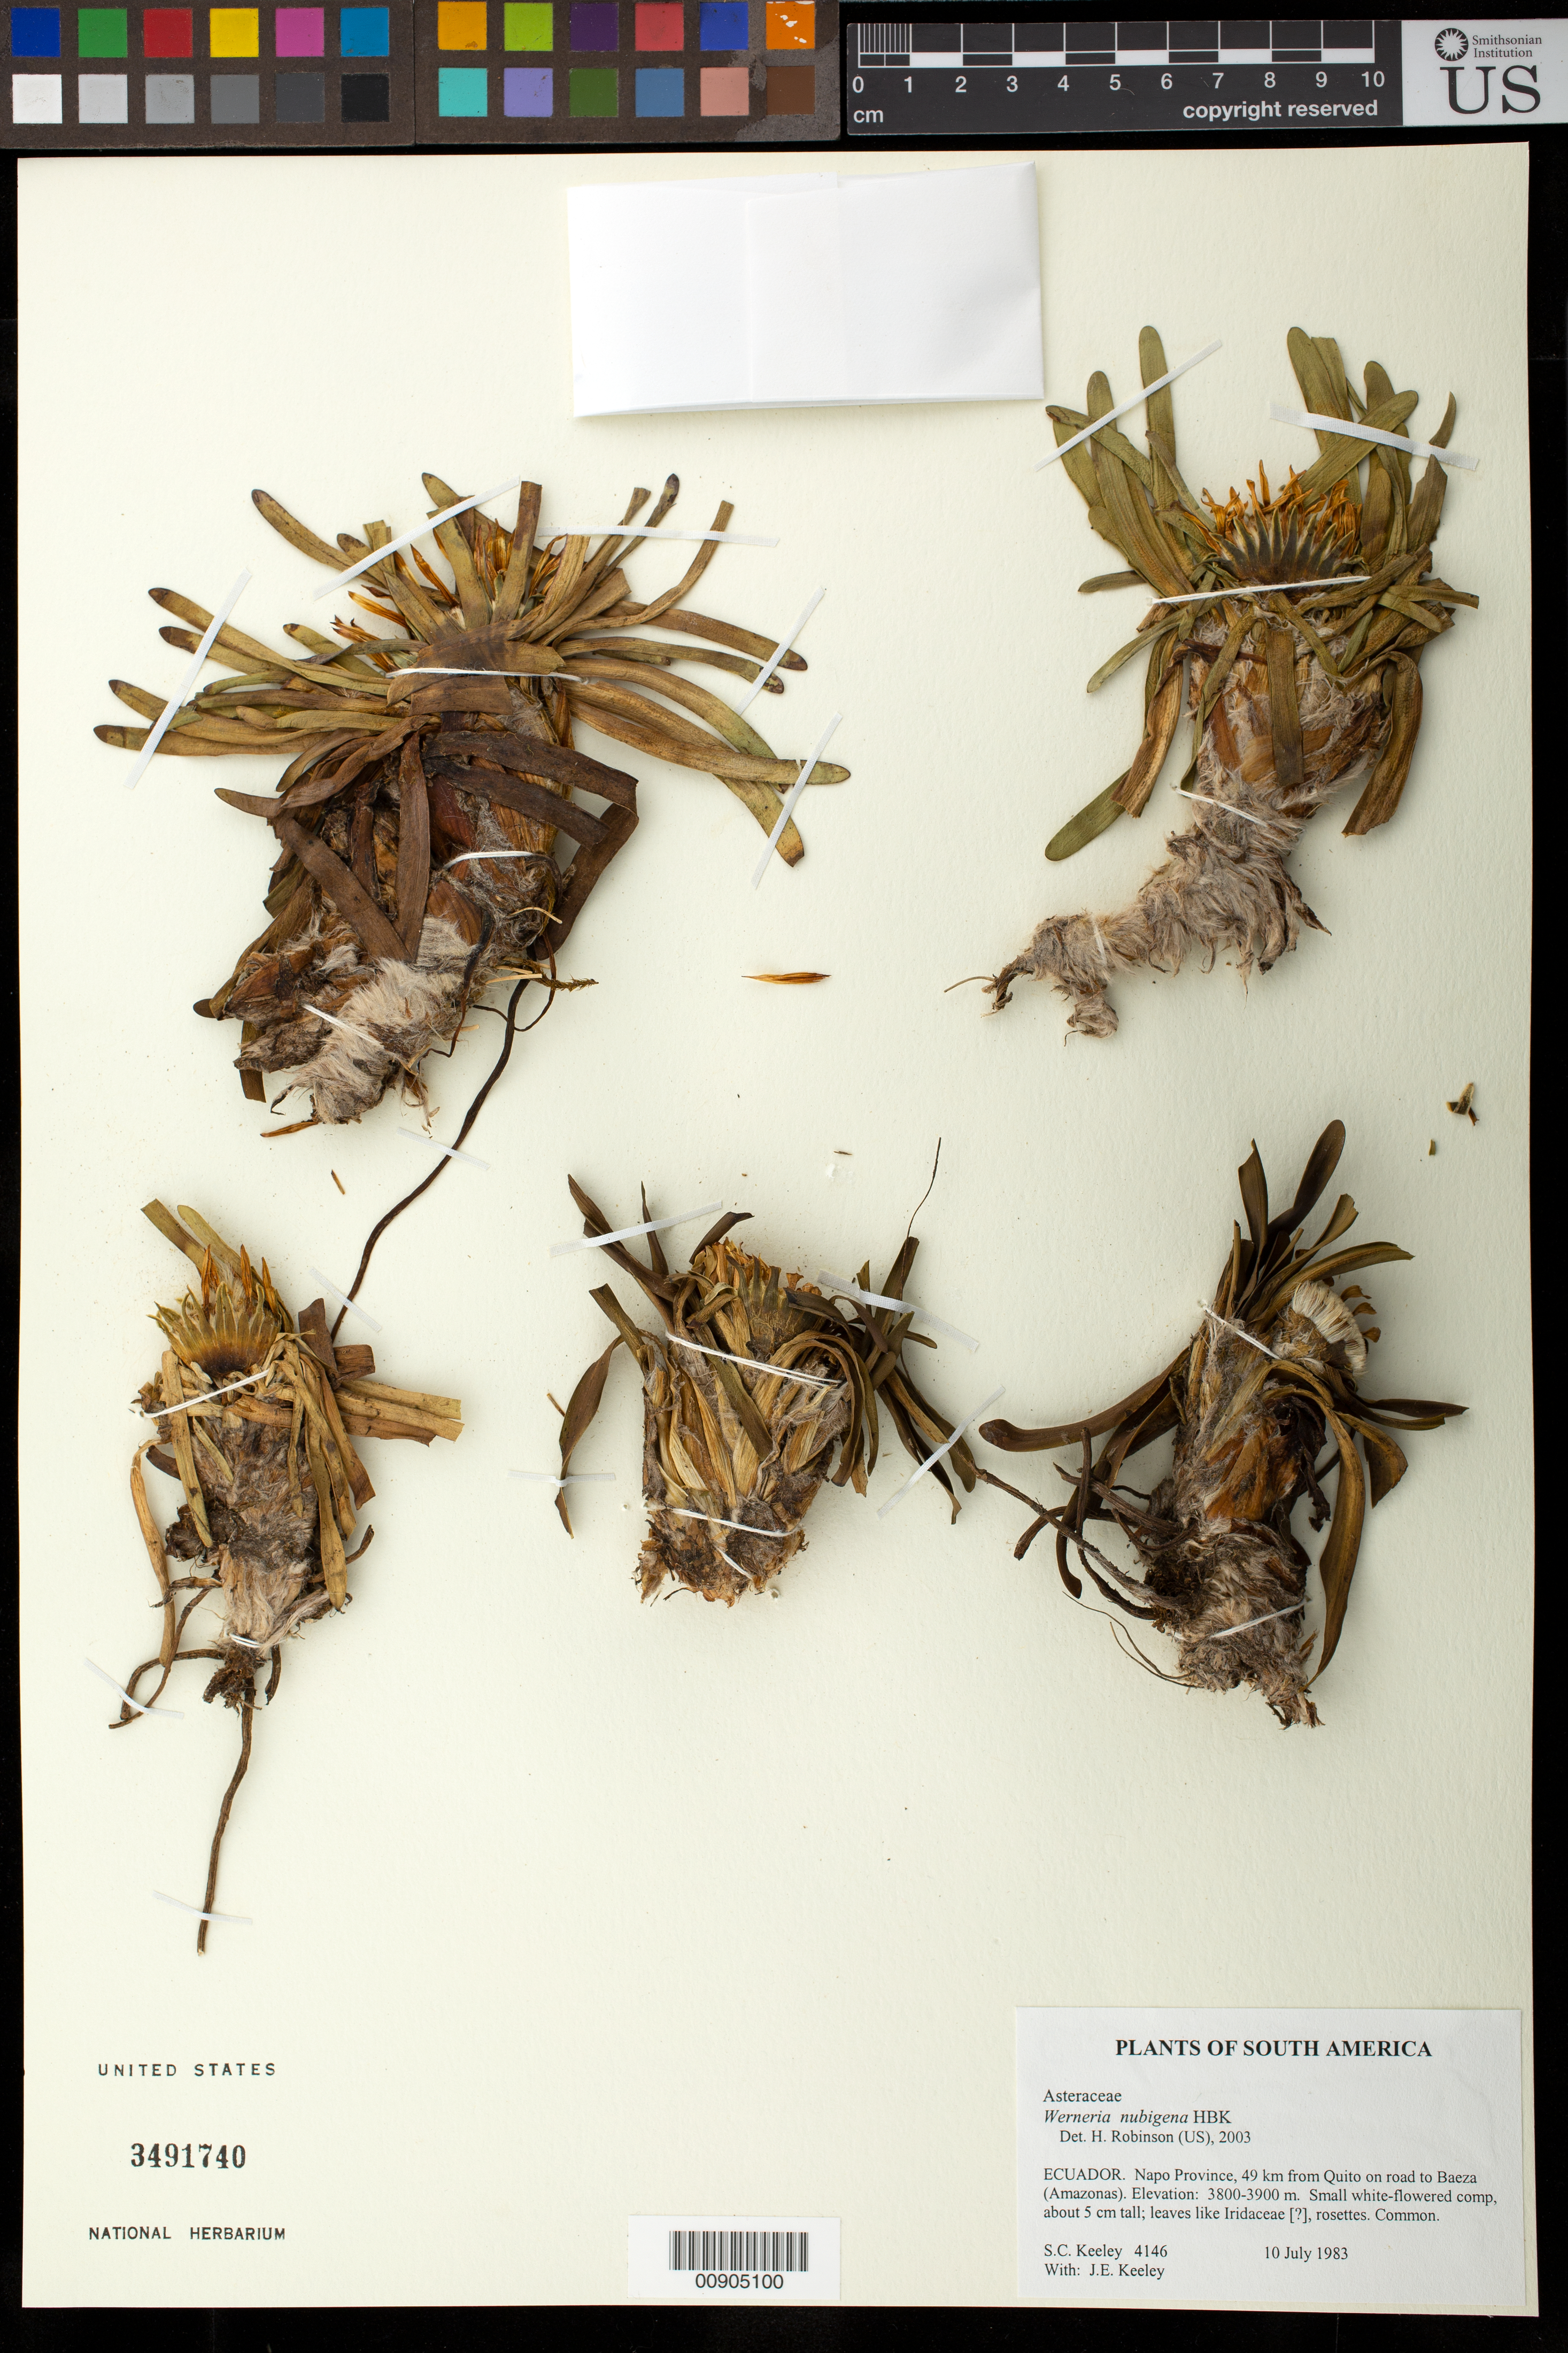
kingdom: Plantae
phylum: Tracheophyta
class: Magnoliopsida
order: Asterales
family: Asteraceae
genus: Werneria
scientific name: Werneria nubigena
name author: Kunth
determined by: Robinson, Harold E., (US)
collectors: S. C. Keeley & J. E. Keeley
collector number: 4146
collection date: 1983-07-10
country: Ecuador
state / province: Napo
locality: Napo Province, 49 km from Quito on road to Baeza (Amazonas)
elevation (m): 3800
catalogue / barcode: US 3491740